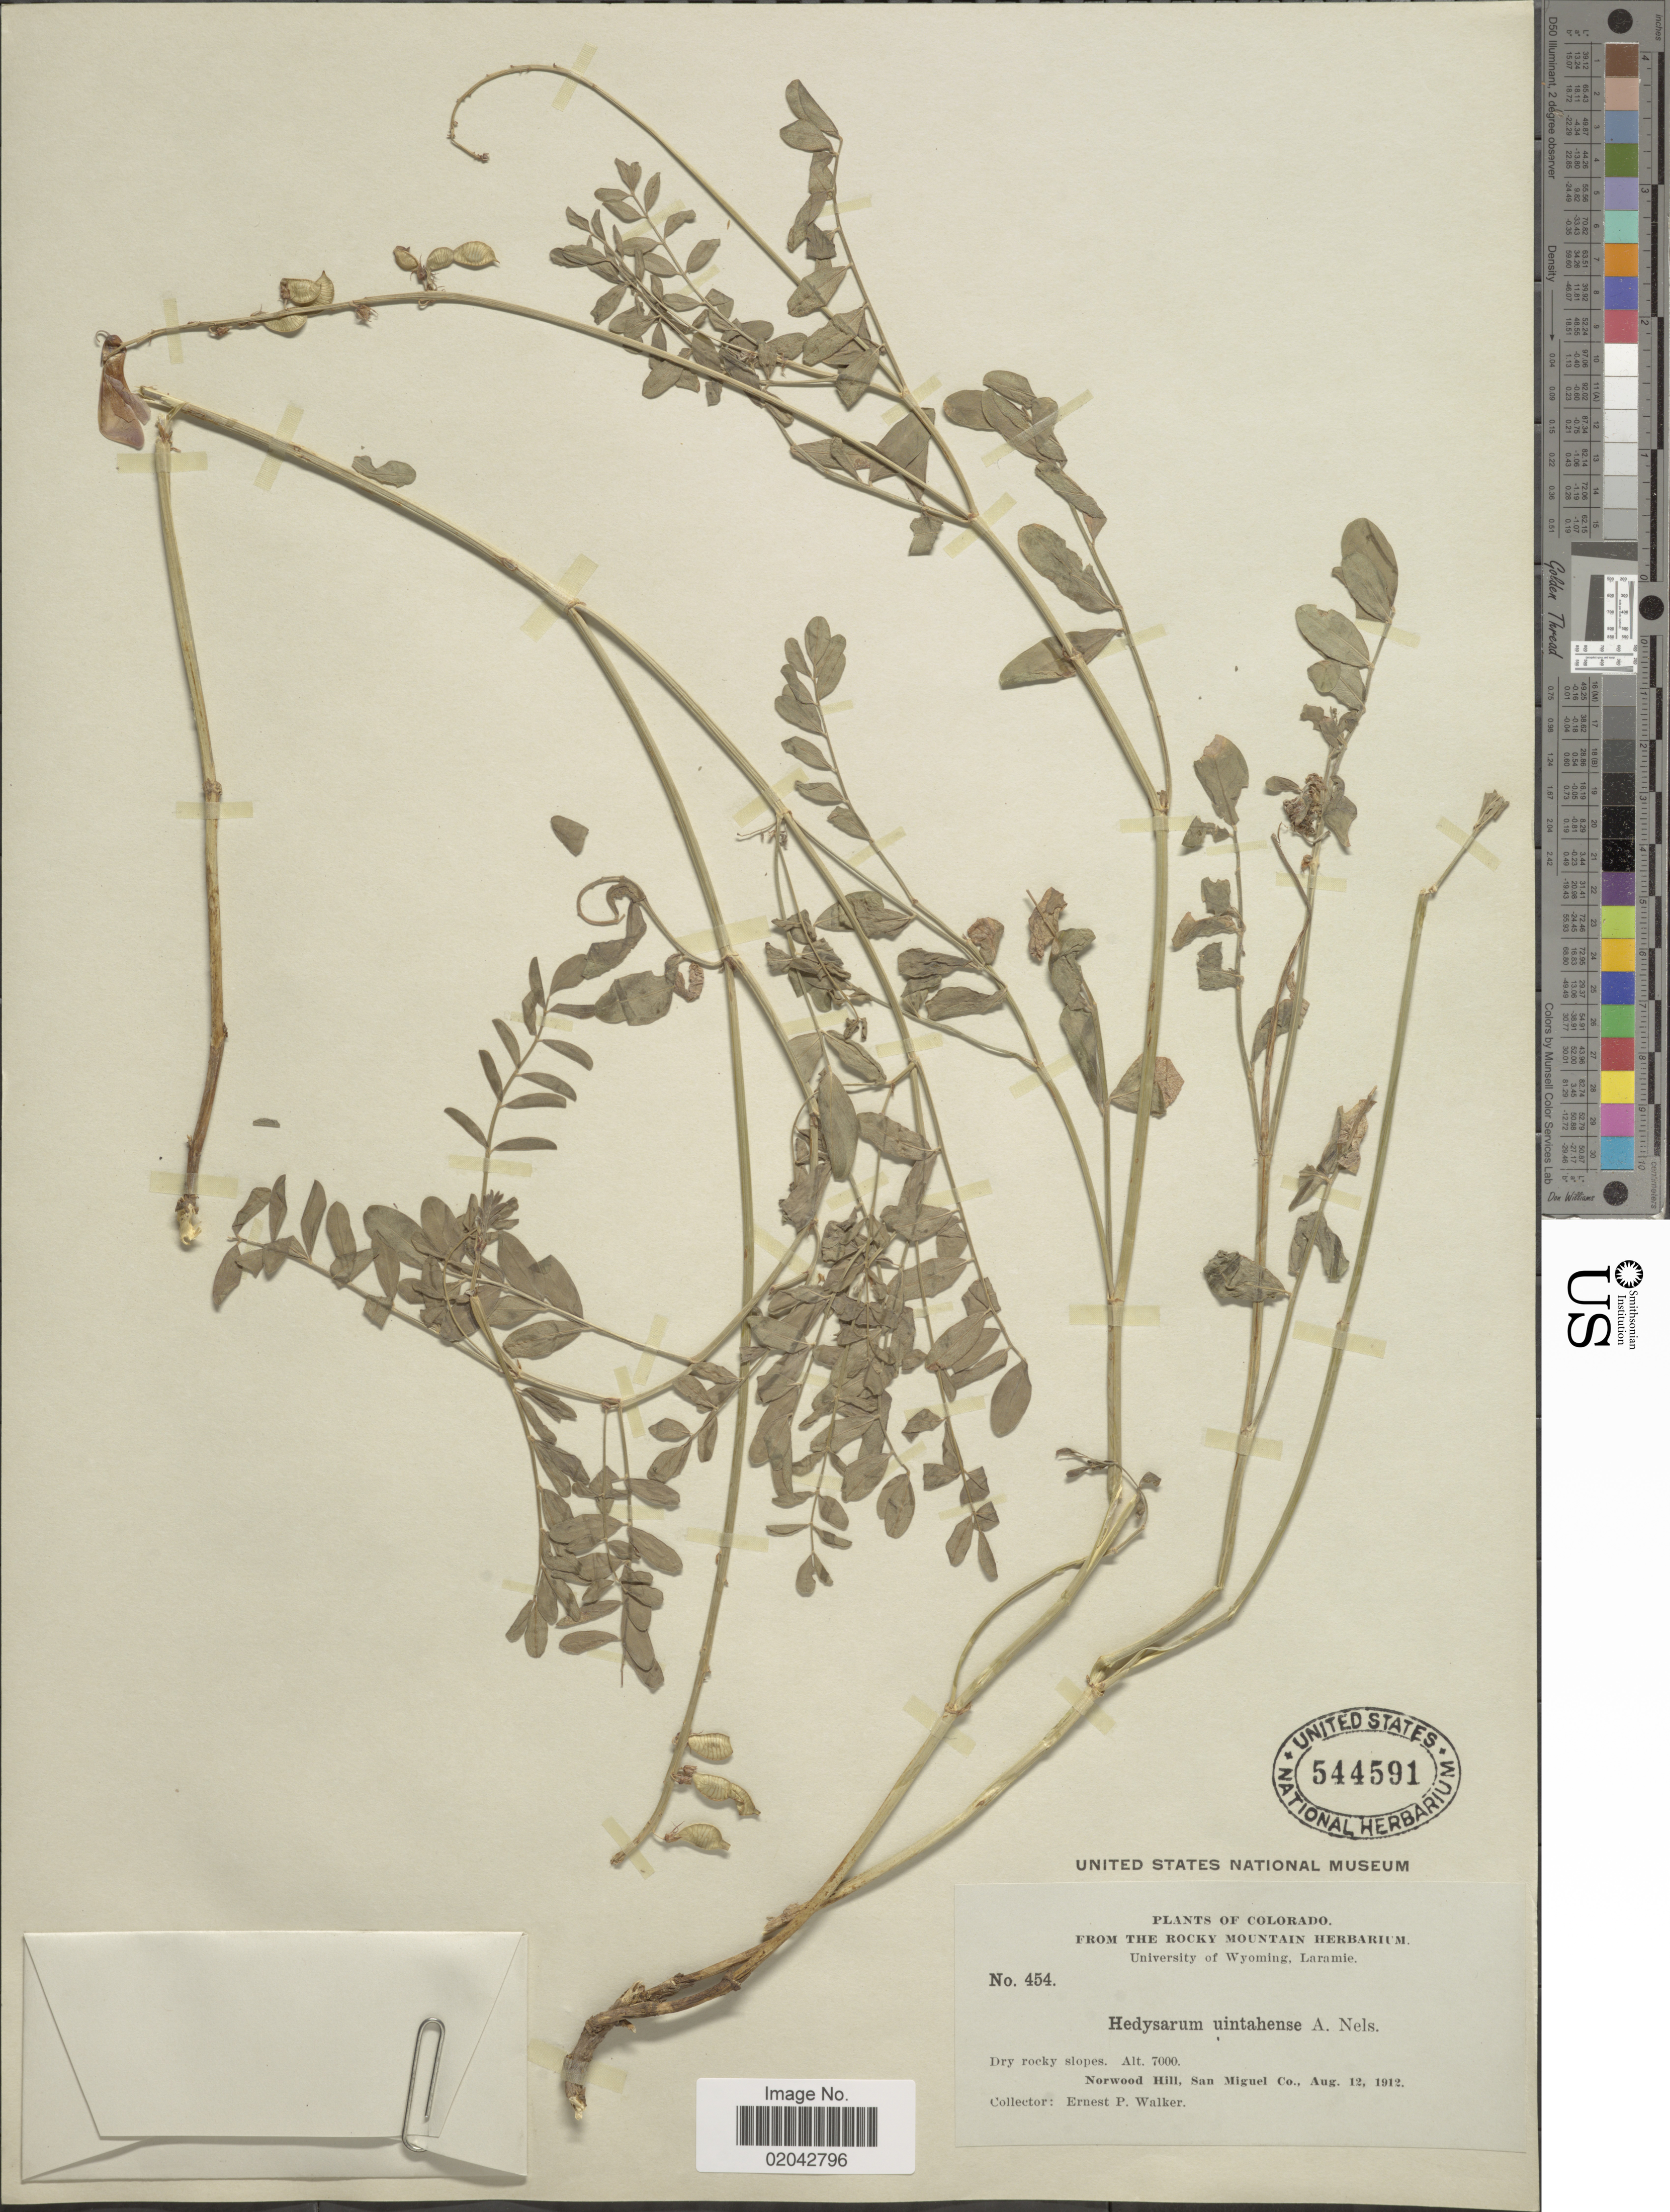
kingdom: Plantae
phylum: Tracheophyta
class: Magnoliopsida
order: Fabales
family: Fabaceae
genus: Hedysarum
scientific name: Hedysarum uintahense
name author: A. Nelson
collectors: E. P. Walker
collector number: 454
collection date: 1912-08-12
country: United States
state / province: Colorado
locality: Dry rocky slopes, Norwood Hill, San Miguel Co.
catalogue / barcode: US 544591